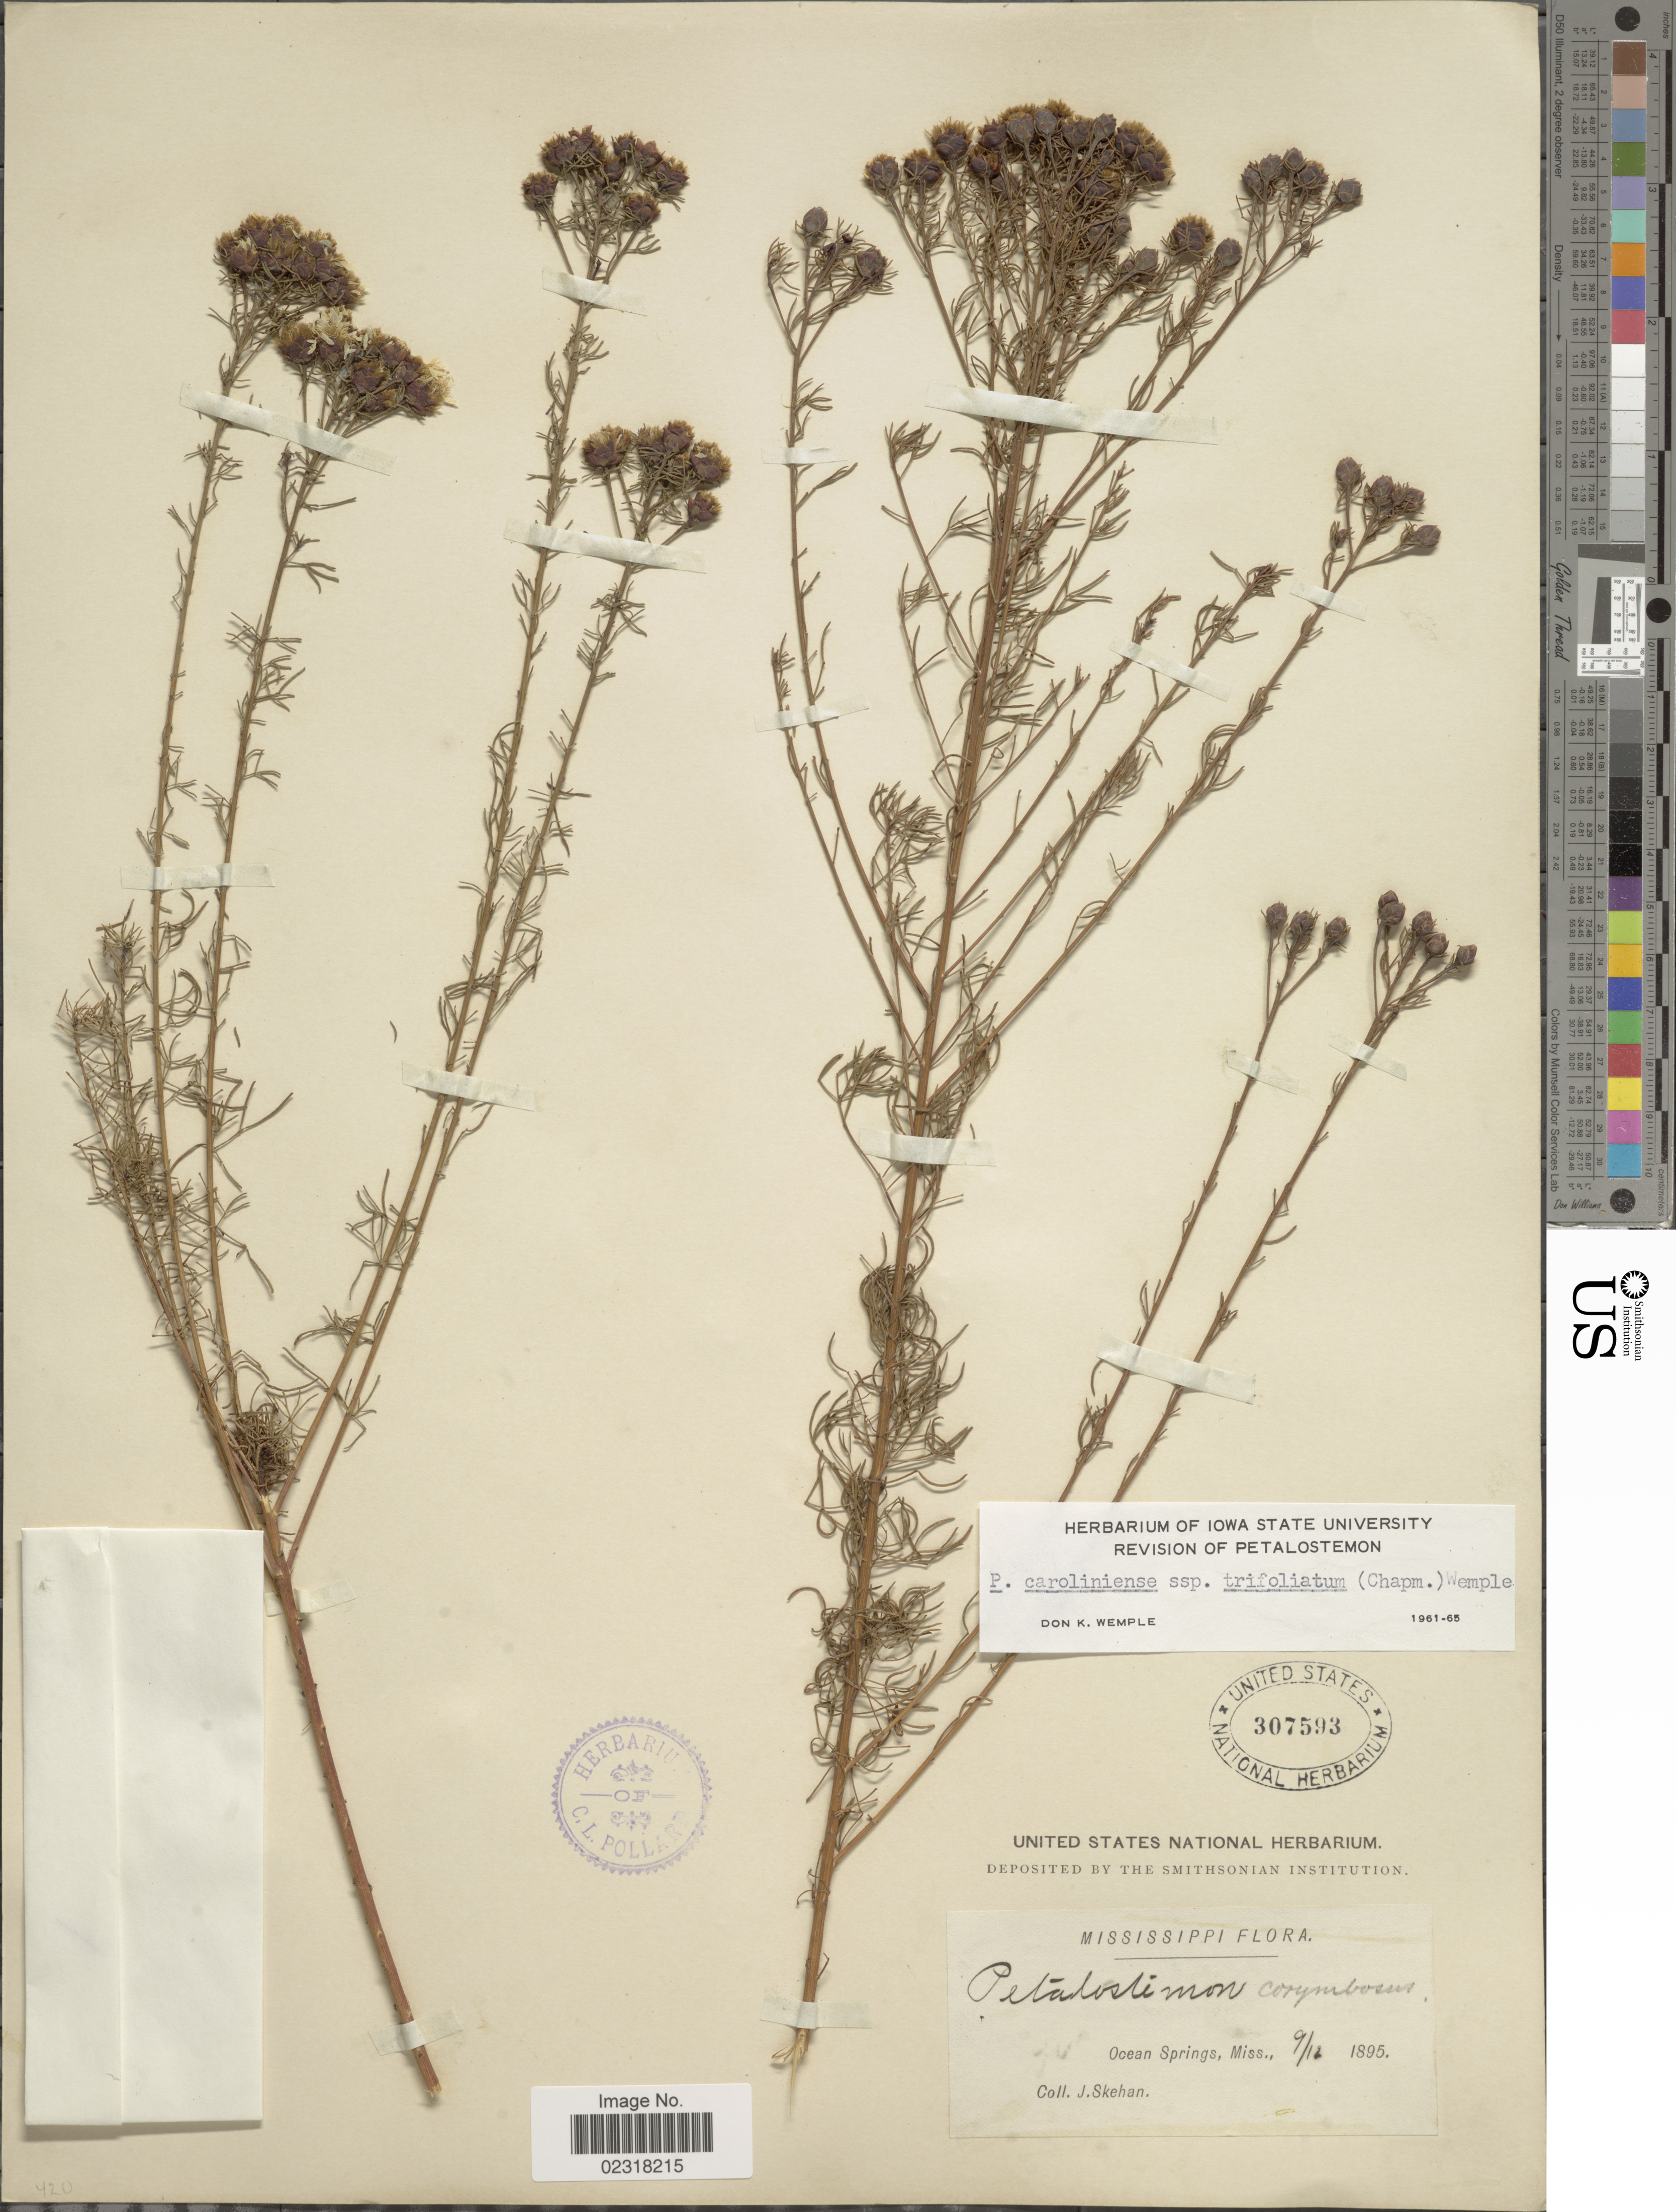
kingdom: Plantae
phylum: Tracheophyta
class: Magnoliopsida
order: Fabales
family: Fabaceae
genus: Dalea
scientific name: Dalea pinnata var. trifoliata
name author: (Chapman) Barneby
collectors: J. Skehan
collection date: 1895-09-12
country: United States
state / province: Mississippi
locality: Ocean Springs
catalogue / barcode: US 307593